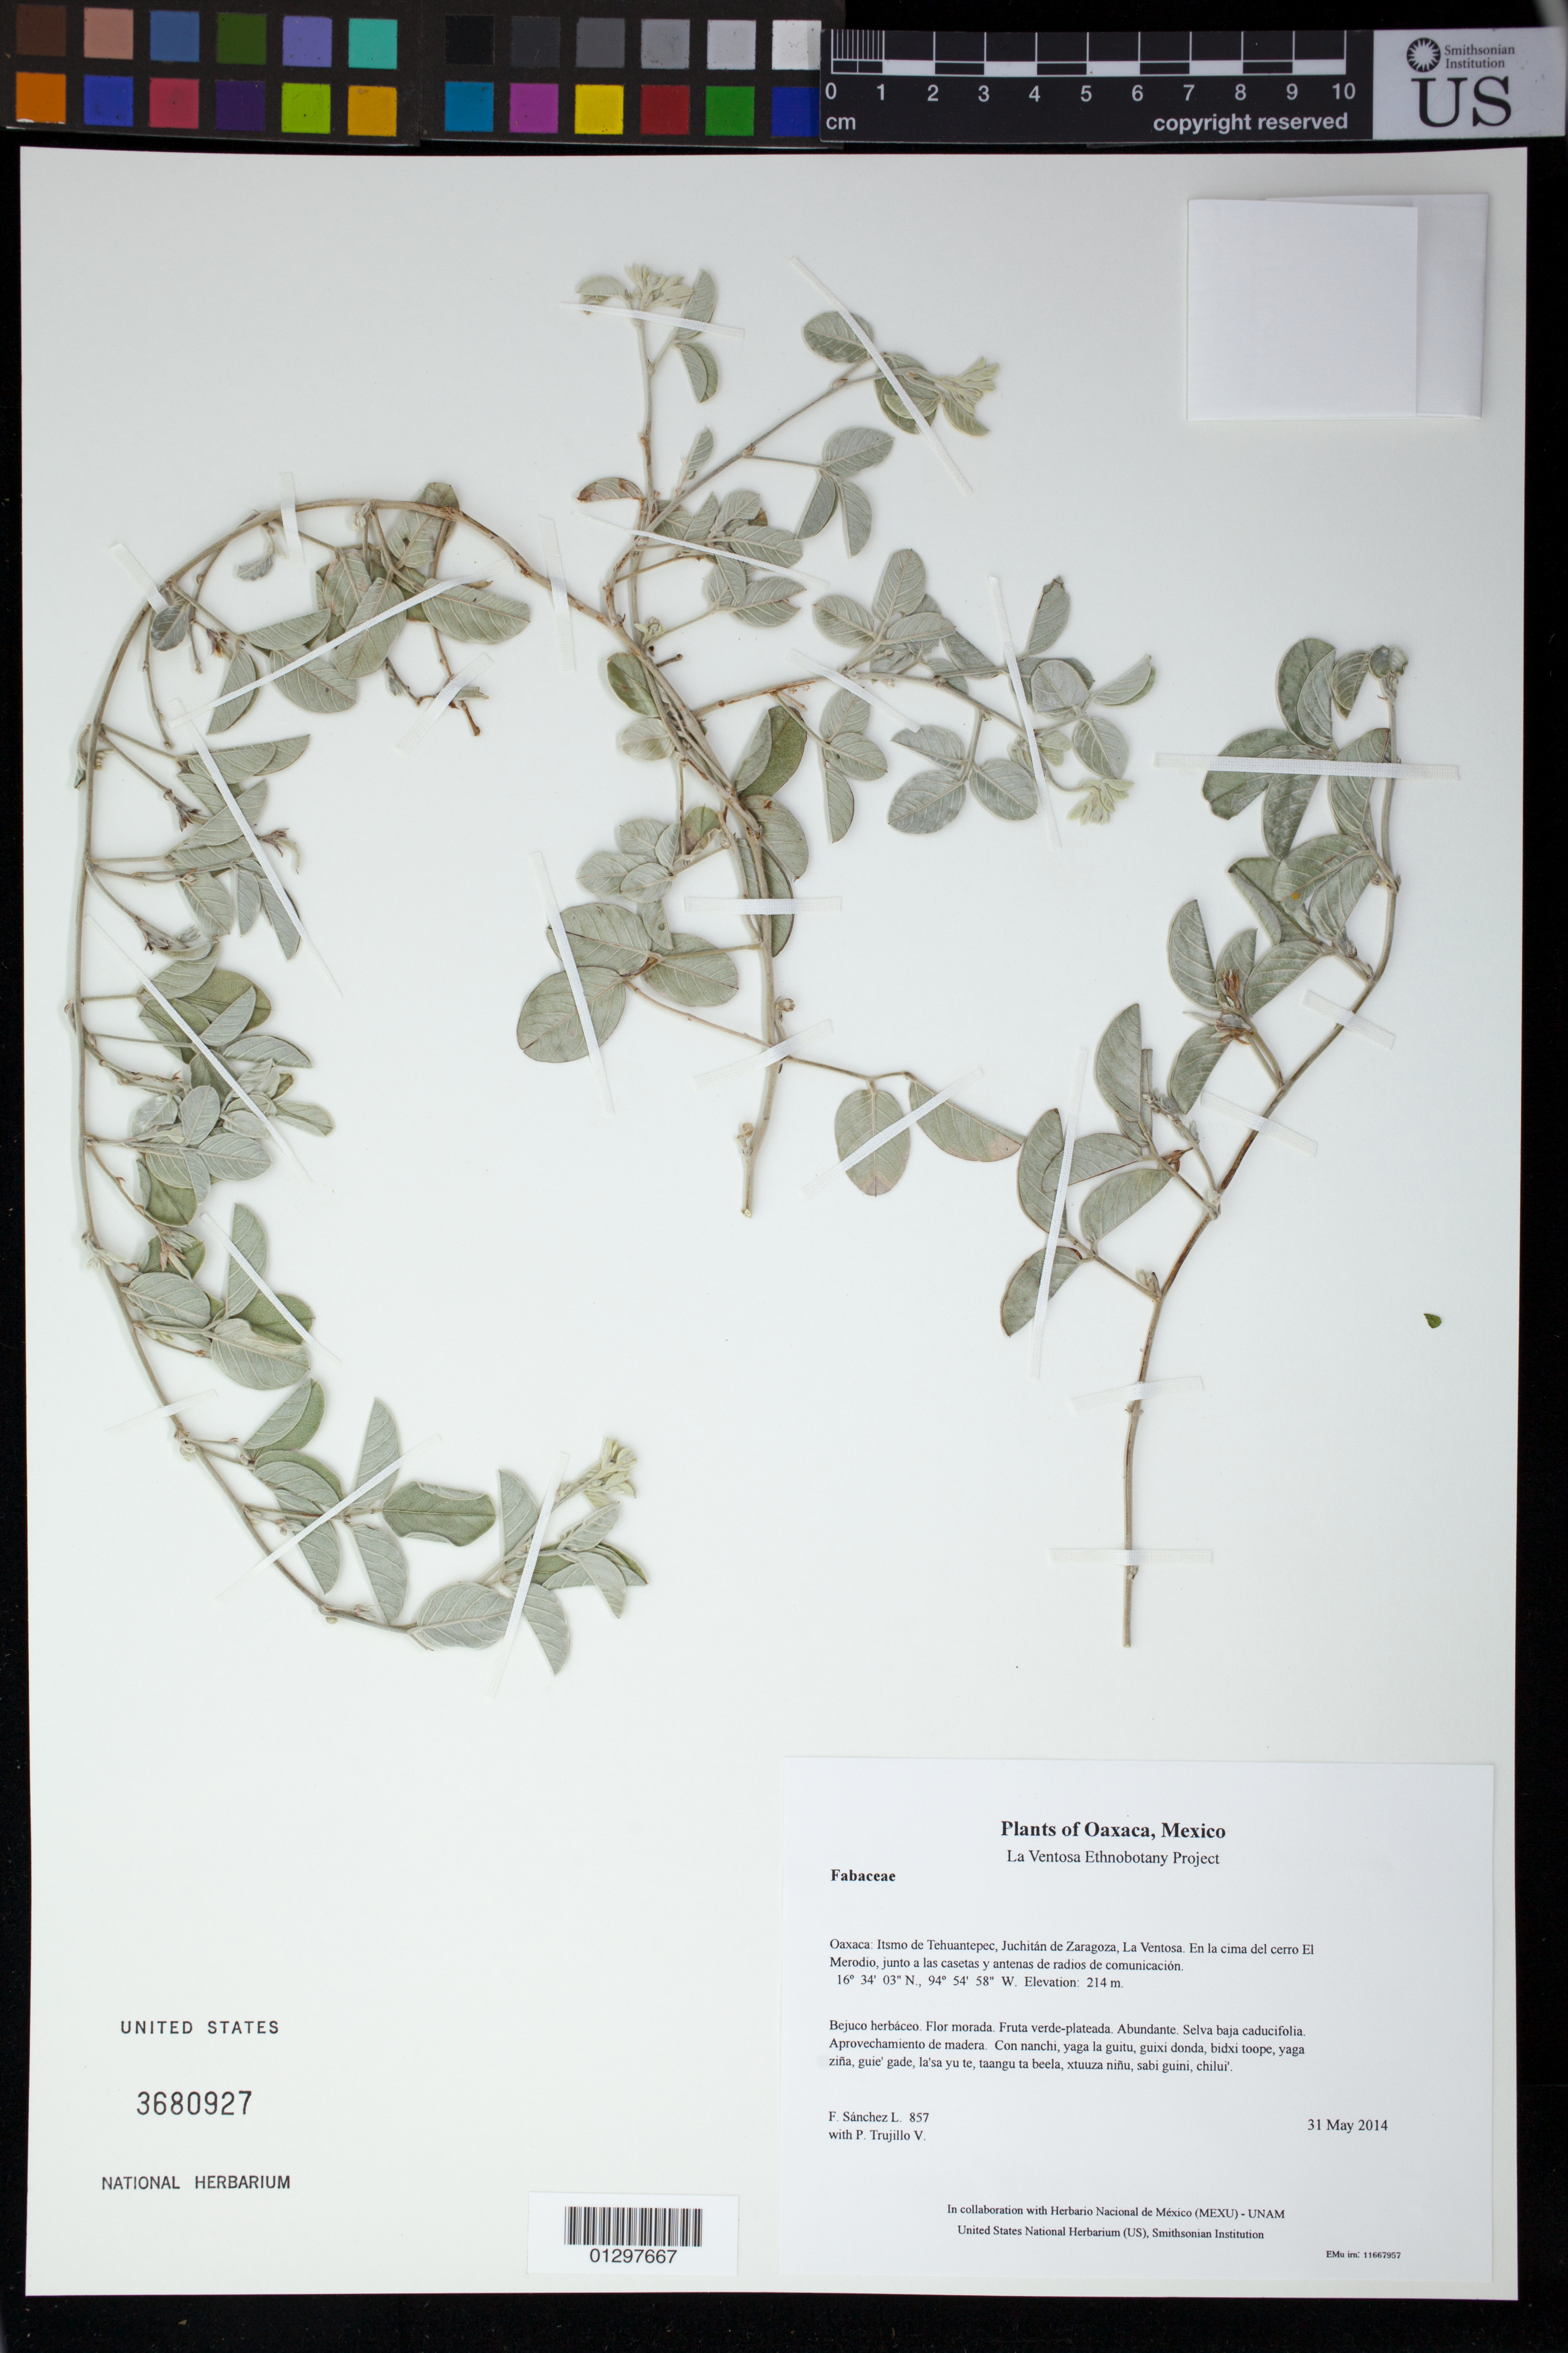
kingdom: Plantae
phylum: Tracheophyta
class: Magnoliopsida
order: Fabales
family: Fabaceae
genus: Galactia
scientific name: Galactia argentea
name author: Brandegee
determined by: Cruz D., R.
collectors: F. Sánchez L. & P. Trujillo V.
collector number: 857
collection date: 2014-05-31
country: Mexico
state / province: Oaxaca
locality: Itsmo de Tehuantepec, Juchitán de Zaragoza, La Ventosa. En la cima del cerro El Merodio, junto a las casetas y antenas de radios de comunicación.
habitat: Selva baja caducifolia. Aprovechamiento de madera.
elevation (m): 214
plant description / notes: JEBOT, MEXU, SERO, US; Luba'. Guie' nagu. Cuaananaxhi naga'-plateado. Stale.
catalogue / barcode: US 3680927